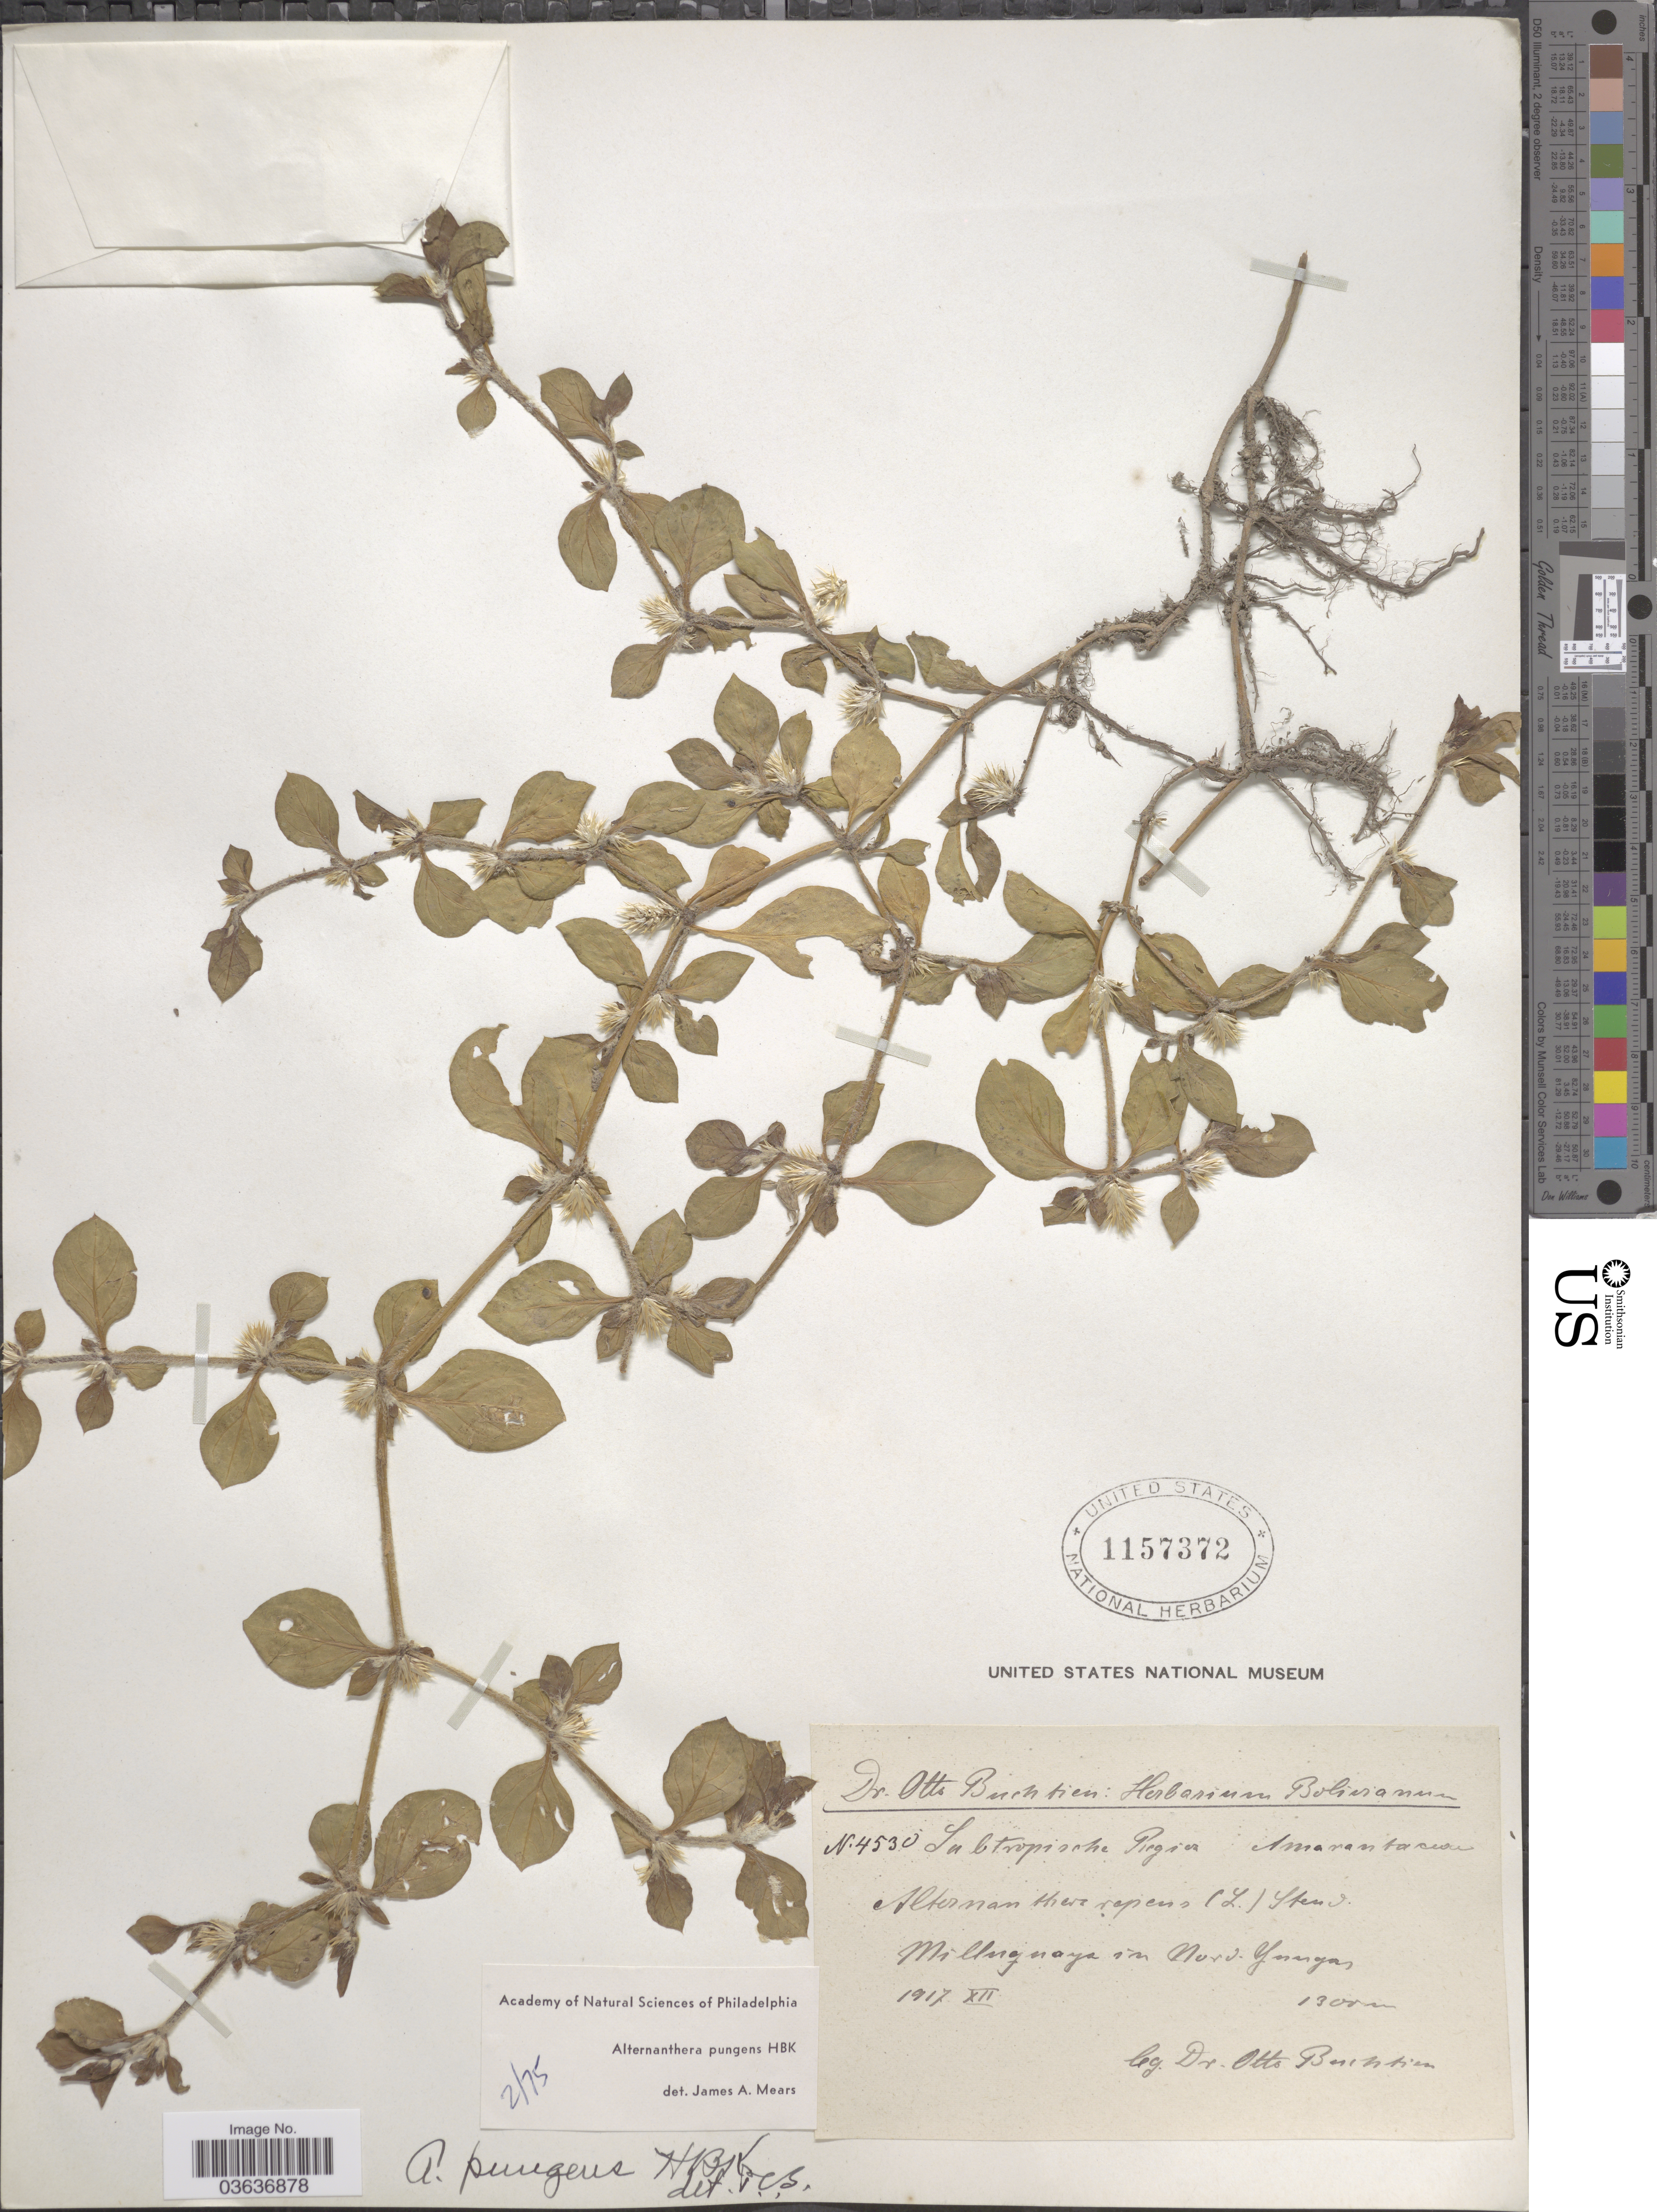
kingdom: Plantae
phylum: Tracheophyta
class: Magnoliopsida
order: Caryophyllales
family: Amaranthaceae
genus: Alternanthera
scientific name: Alternanthera pungens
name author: Kunth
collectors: O. Buchtien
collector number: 4530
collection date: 1917-12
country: Bolivia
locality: Milluguaya in Nord-Yungas.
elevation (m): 1300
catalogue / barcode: US 1157372